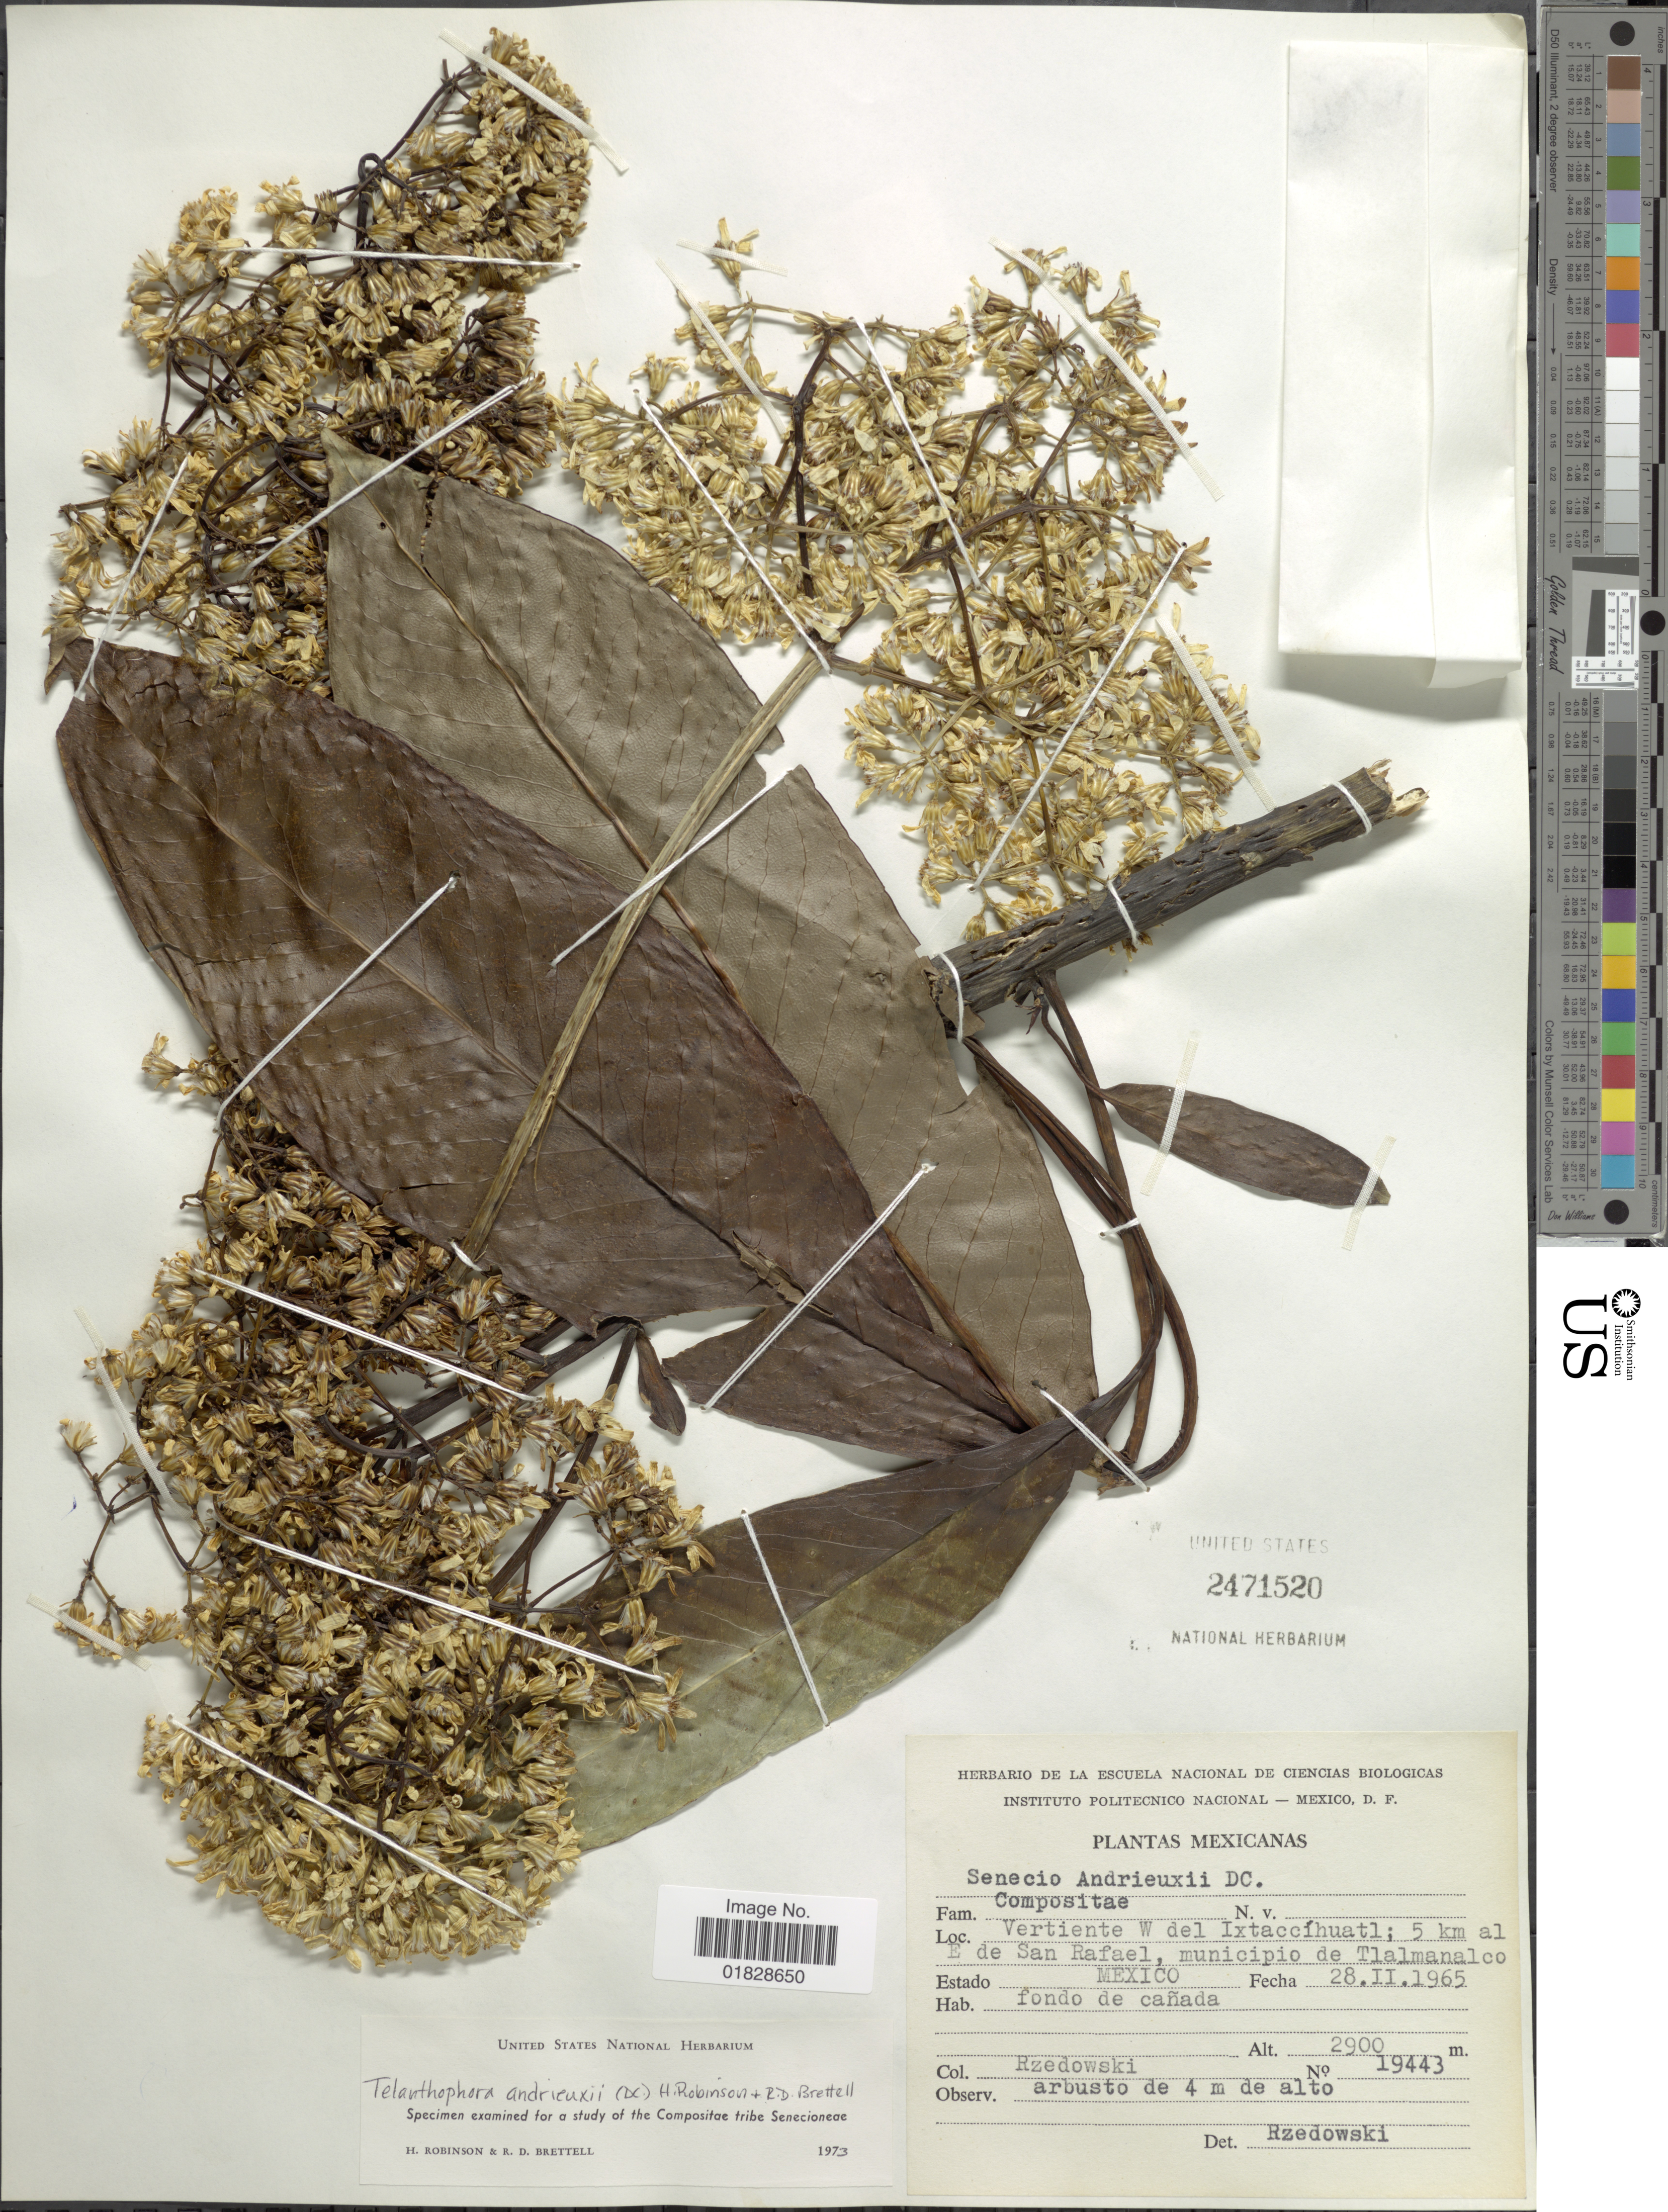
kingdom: Plantae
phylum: Tracheophyta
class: Magnoliopsida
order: Asterales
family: Asteraceae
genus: Telanthophora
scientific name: Telanthophora andrieuxii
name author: (DC.) H. Rob. & Brettell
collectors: Rzedowski, --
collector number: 19443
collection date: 1965-02-28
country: Mexico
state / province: México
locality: Vertiente W del Ixtaccíhuatl; 5 km al E de San Rafael, municipio de Tlalmanalco. Estado Mexico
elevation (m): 2900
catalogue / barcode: US 2471520